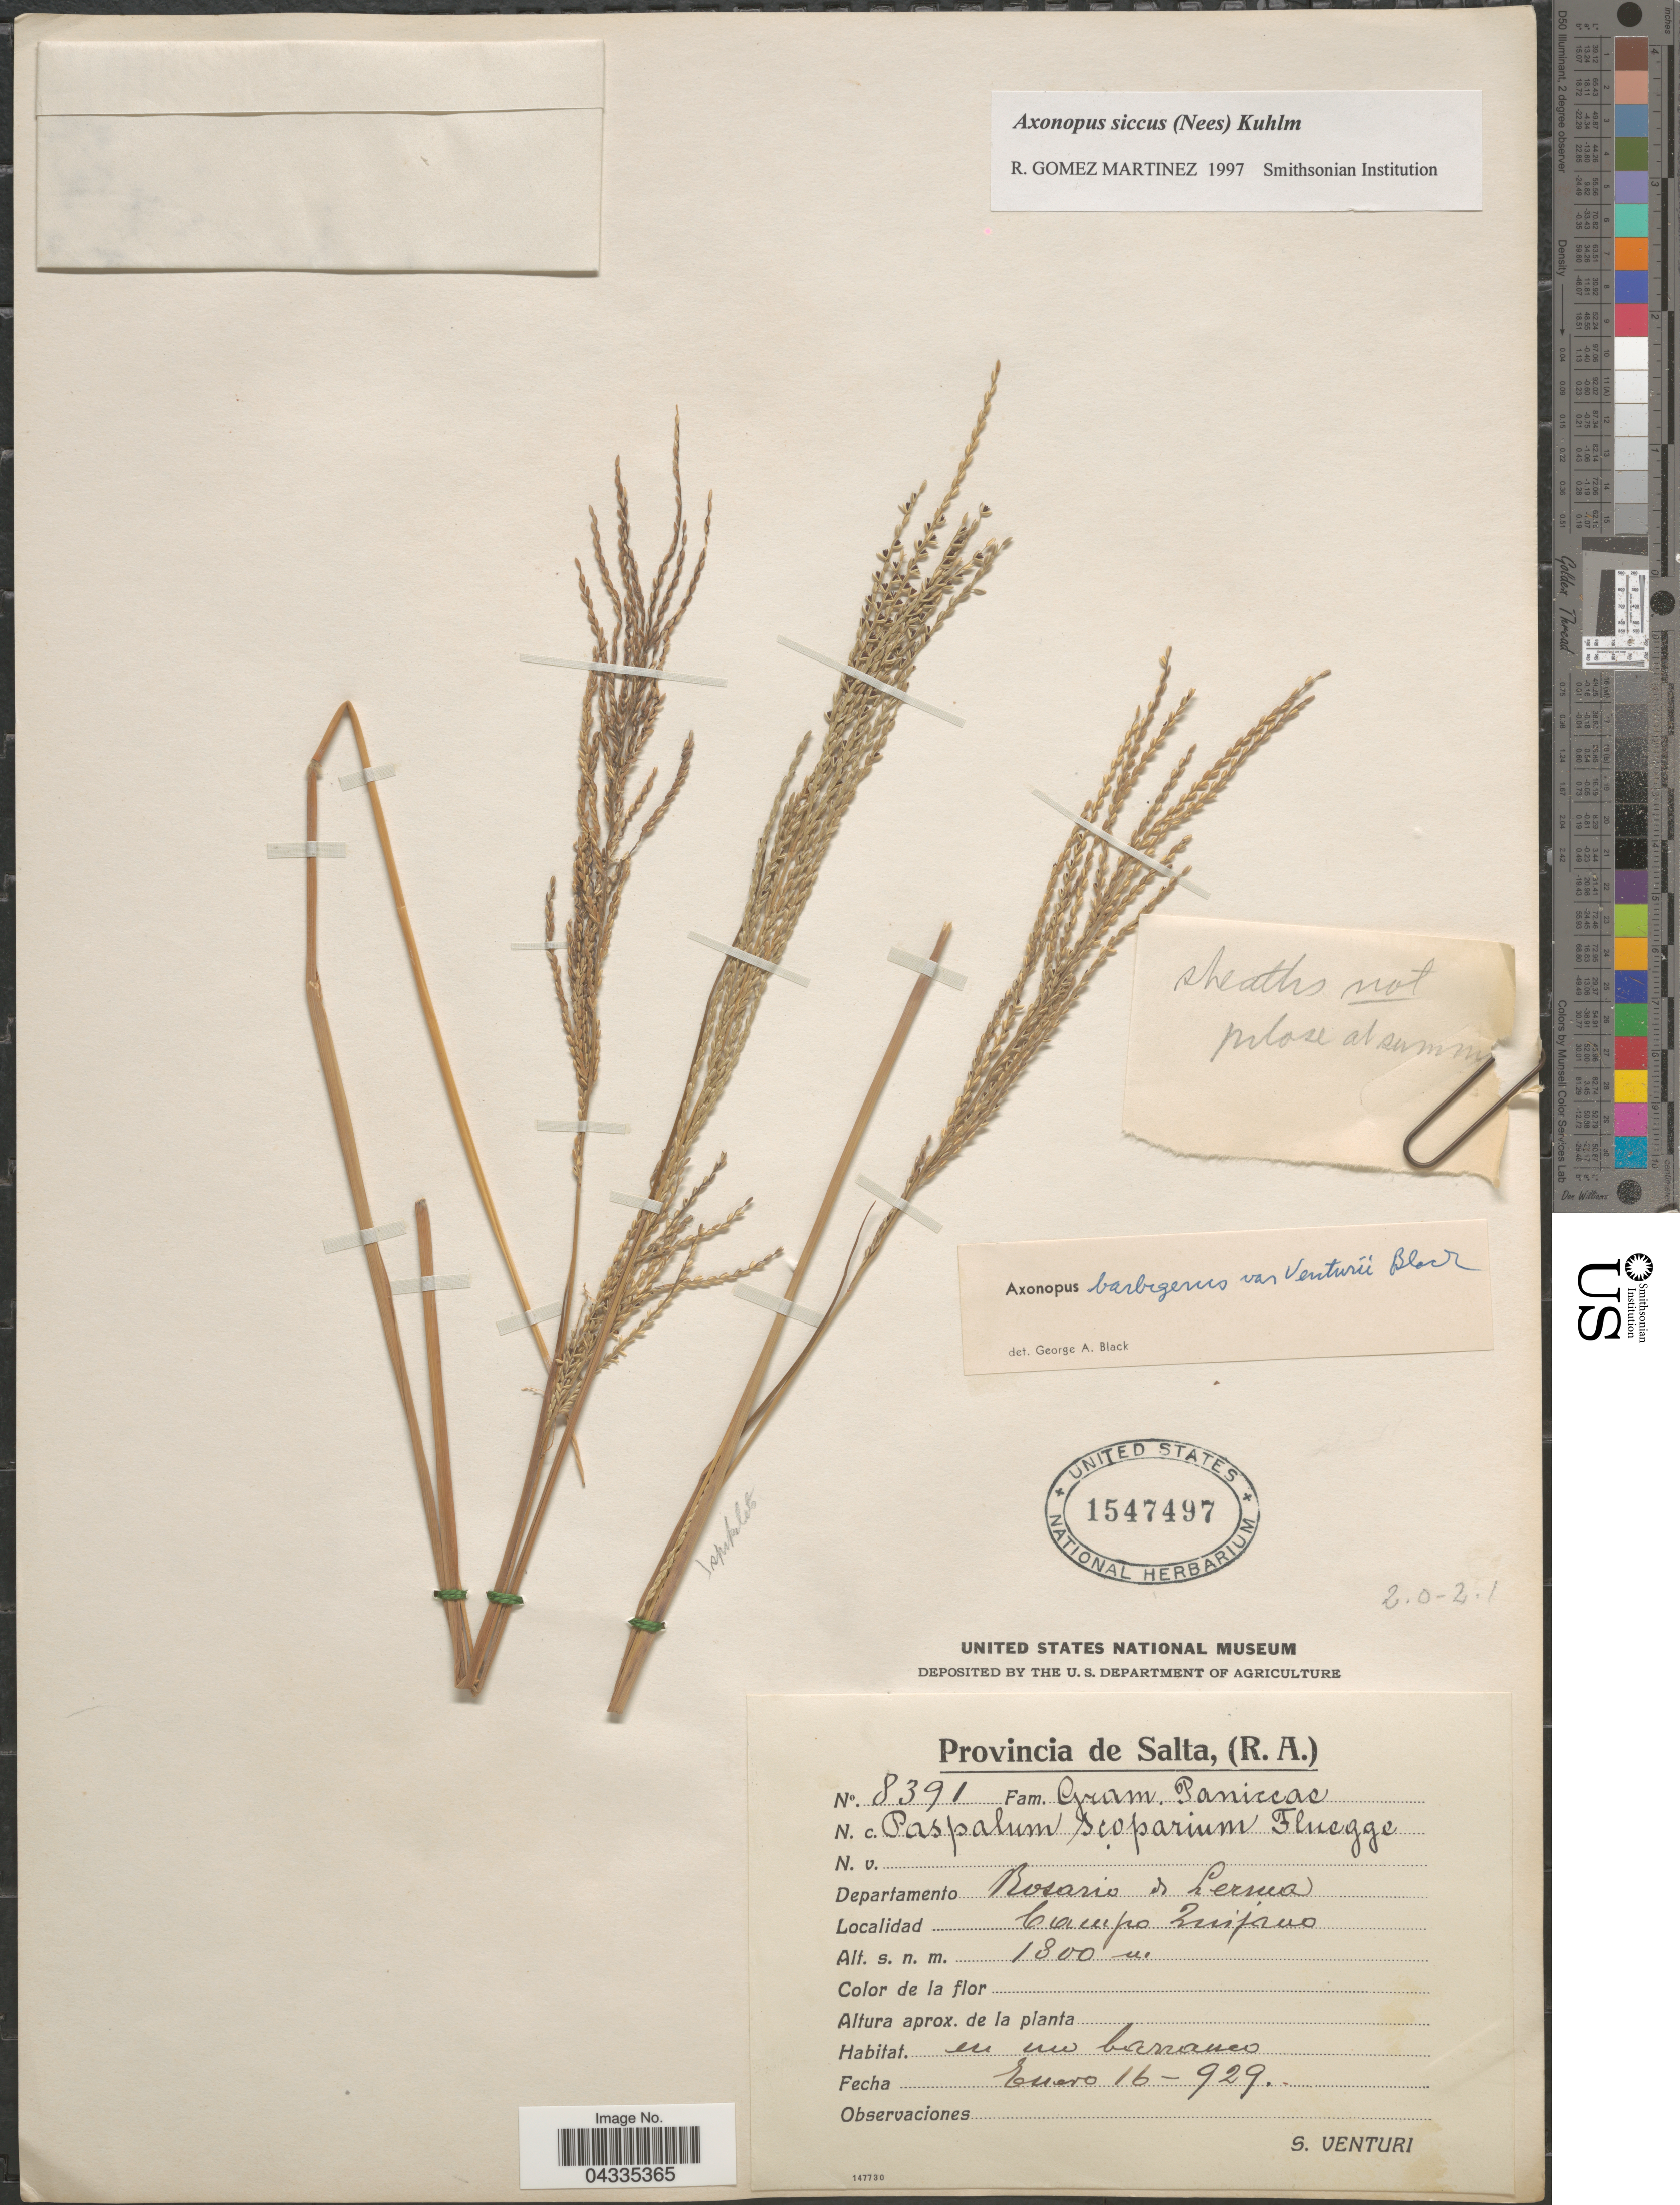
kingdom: Plantae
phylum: Tracheophyta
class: Liliopsida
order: Poales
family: Poaceae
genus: Axonopus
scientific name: Axonopus siccus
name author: (Nees) Kuhlm.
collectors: S. Venturi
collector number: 8391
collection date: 1929-01-16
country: Argentina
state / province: Salta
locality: (R.A.) Departamento Rosario de Lerma. Campo Quijano.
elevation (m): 1800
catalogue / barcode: US 1547497